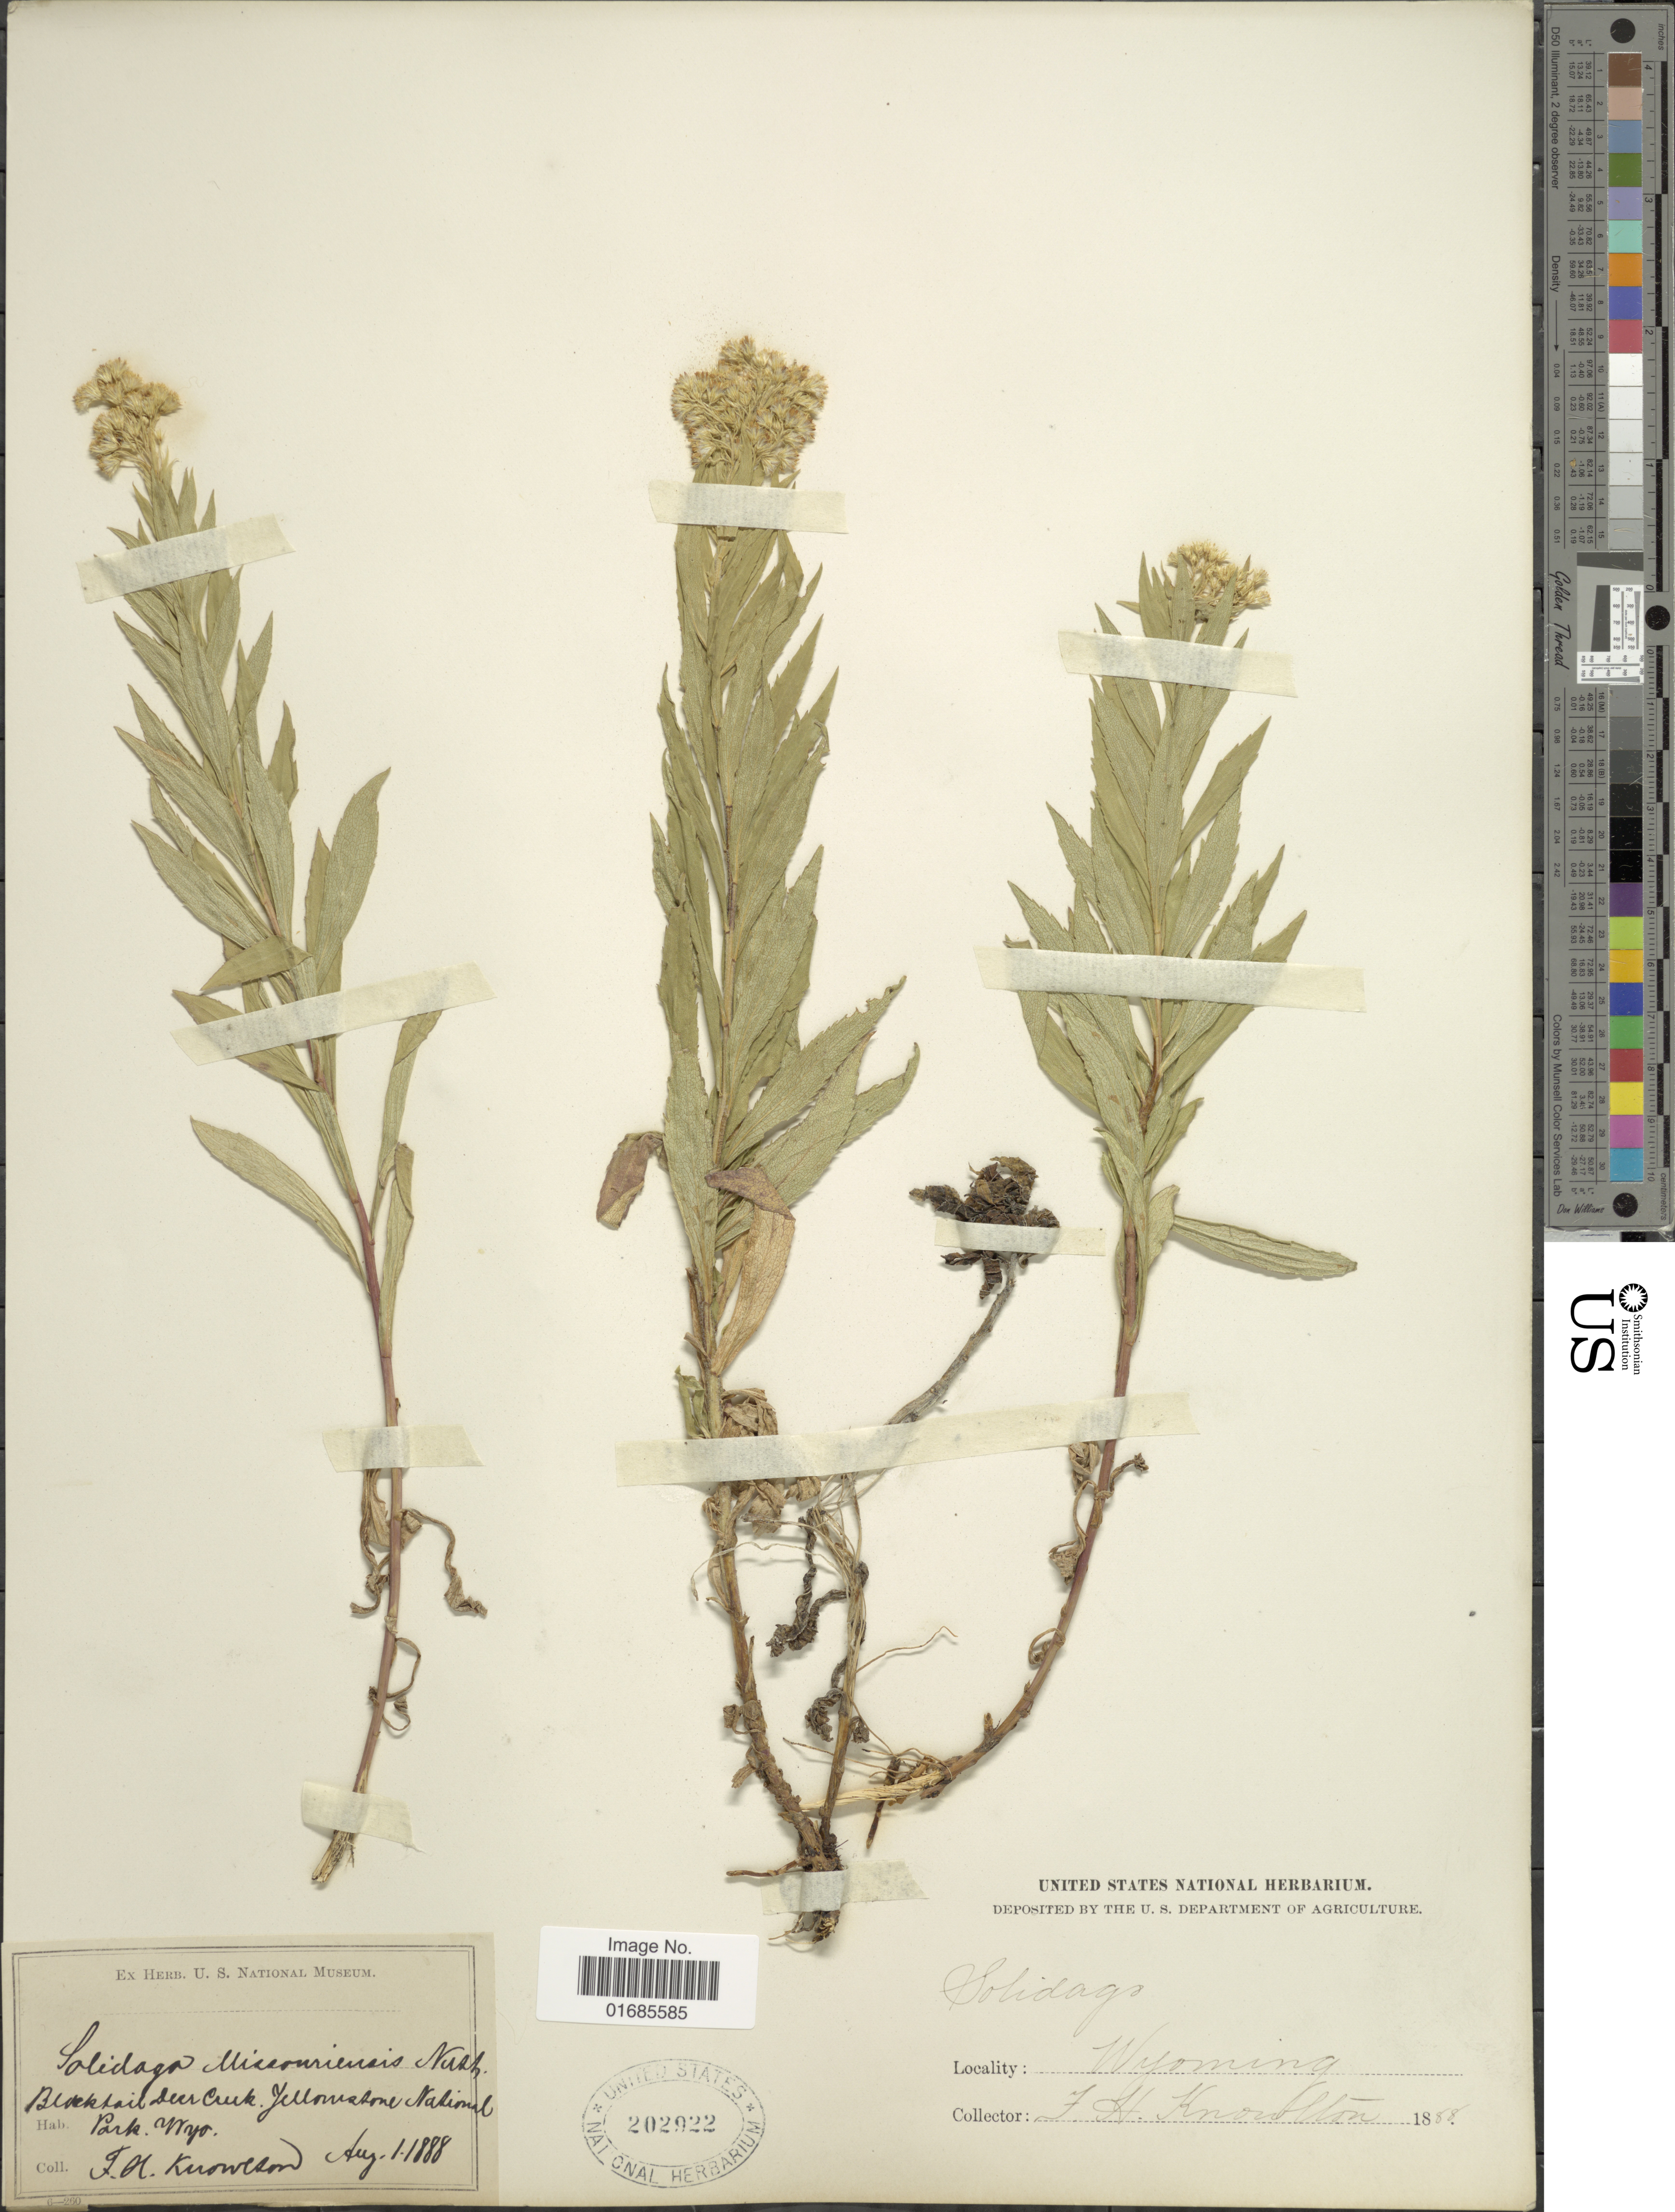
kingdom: Plantae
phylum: Tracheophyta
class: Magnoliopsida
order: Asterales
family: Asteraceae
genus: Solidago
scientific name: Solidago canadensis var. salebrosa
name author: (Piper) M.E. Jones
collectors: F. H. Knowlton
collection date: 1888-08-01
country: United States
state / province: Wyoming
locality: Blacktail Deer Creek, Yellowstone National Park, Wyo.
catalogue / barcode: US 202922